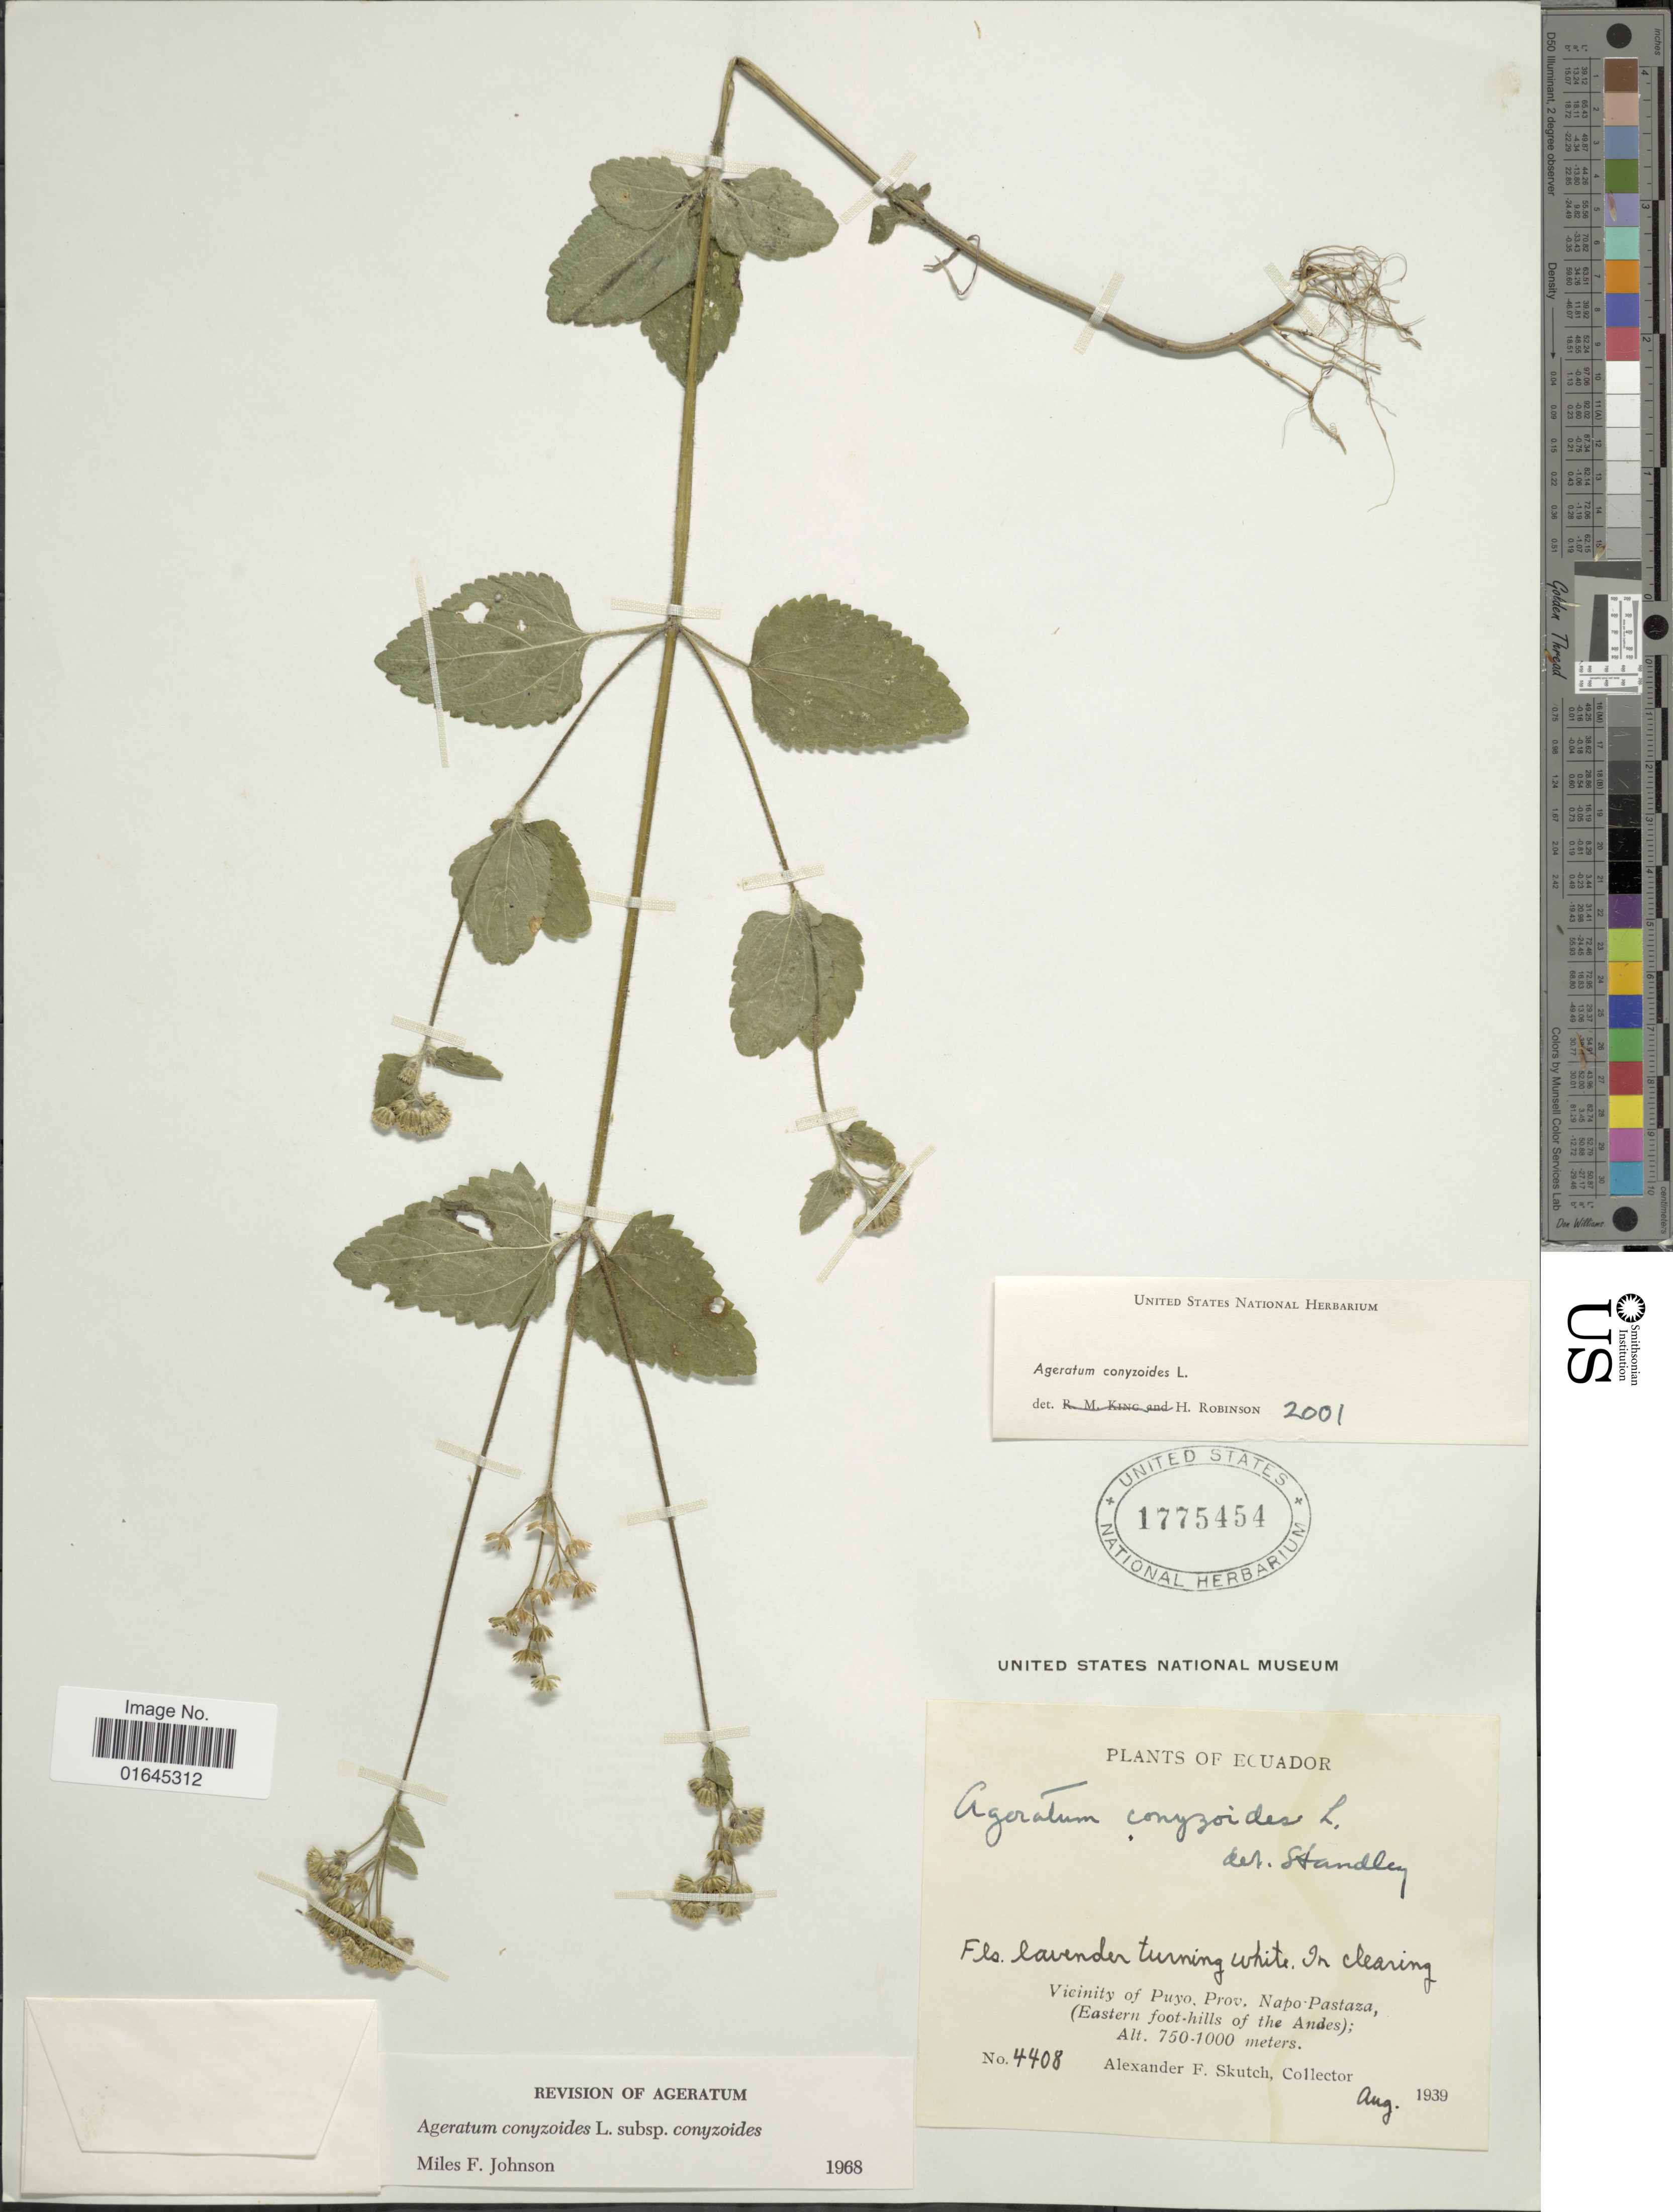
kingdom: Plantae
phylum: Tracheophyta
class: Magnoliopsida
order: Asterales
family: Asteraceae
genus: Ageratum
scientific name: Ageratum conyzoides subsp. conyzoides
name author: L.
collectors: A. F. Skutch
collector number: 4408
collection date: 1939-08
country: Ecuador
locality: Vicinity of Puyo, Prov. Napo-Pastaza (Eastern foot-hills of the Andes)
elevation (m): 750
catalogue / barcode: US 1775454